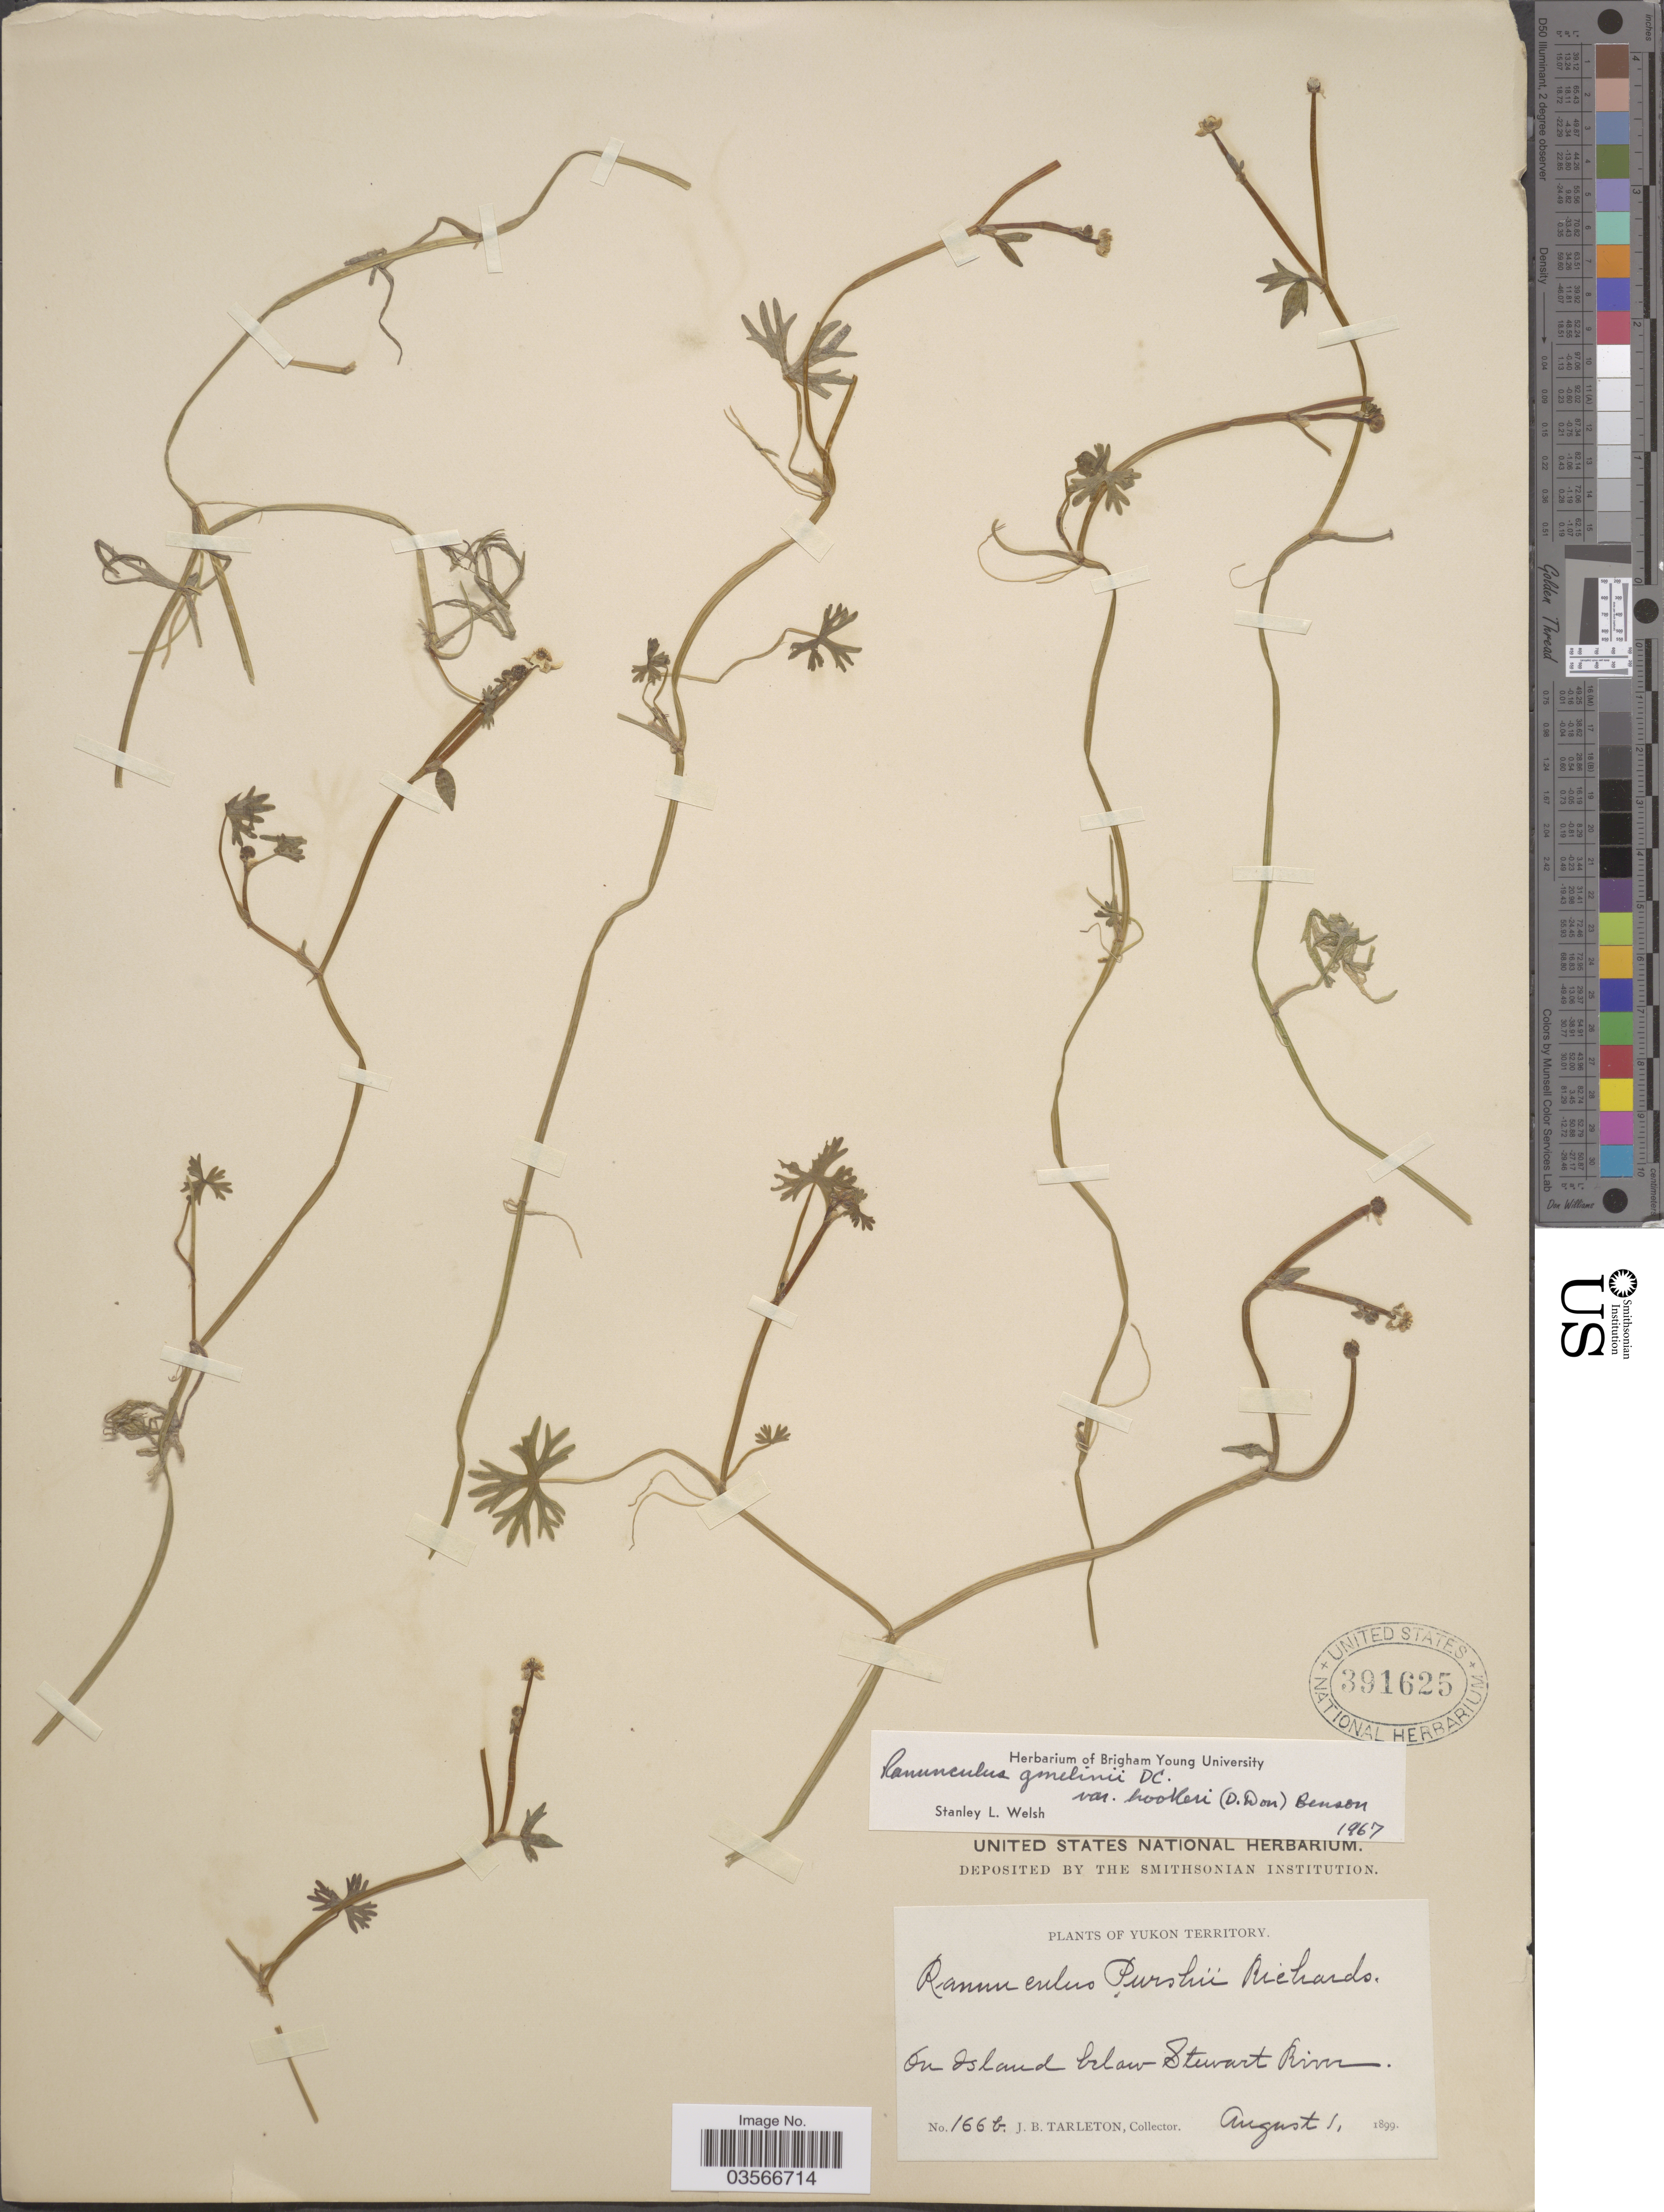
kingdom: Plantae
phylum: Tracheophyta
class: Magnoliopsida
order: Ranunculales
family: Ranunculaceae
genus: Ranunculus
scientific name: Ranunculus gmelinii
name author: DC.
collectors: J. Tarleton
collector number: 166b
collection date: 1899-08-01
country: Canada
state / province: Yukon Territory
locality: On Island below Stewart River.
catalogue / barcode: US 391625